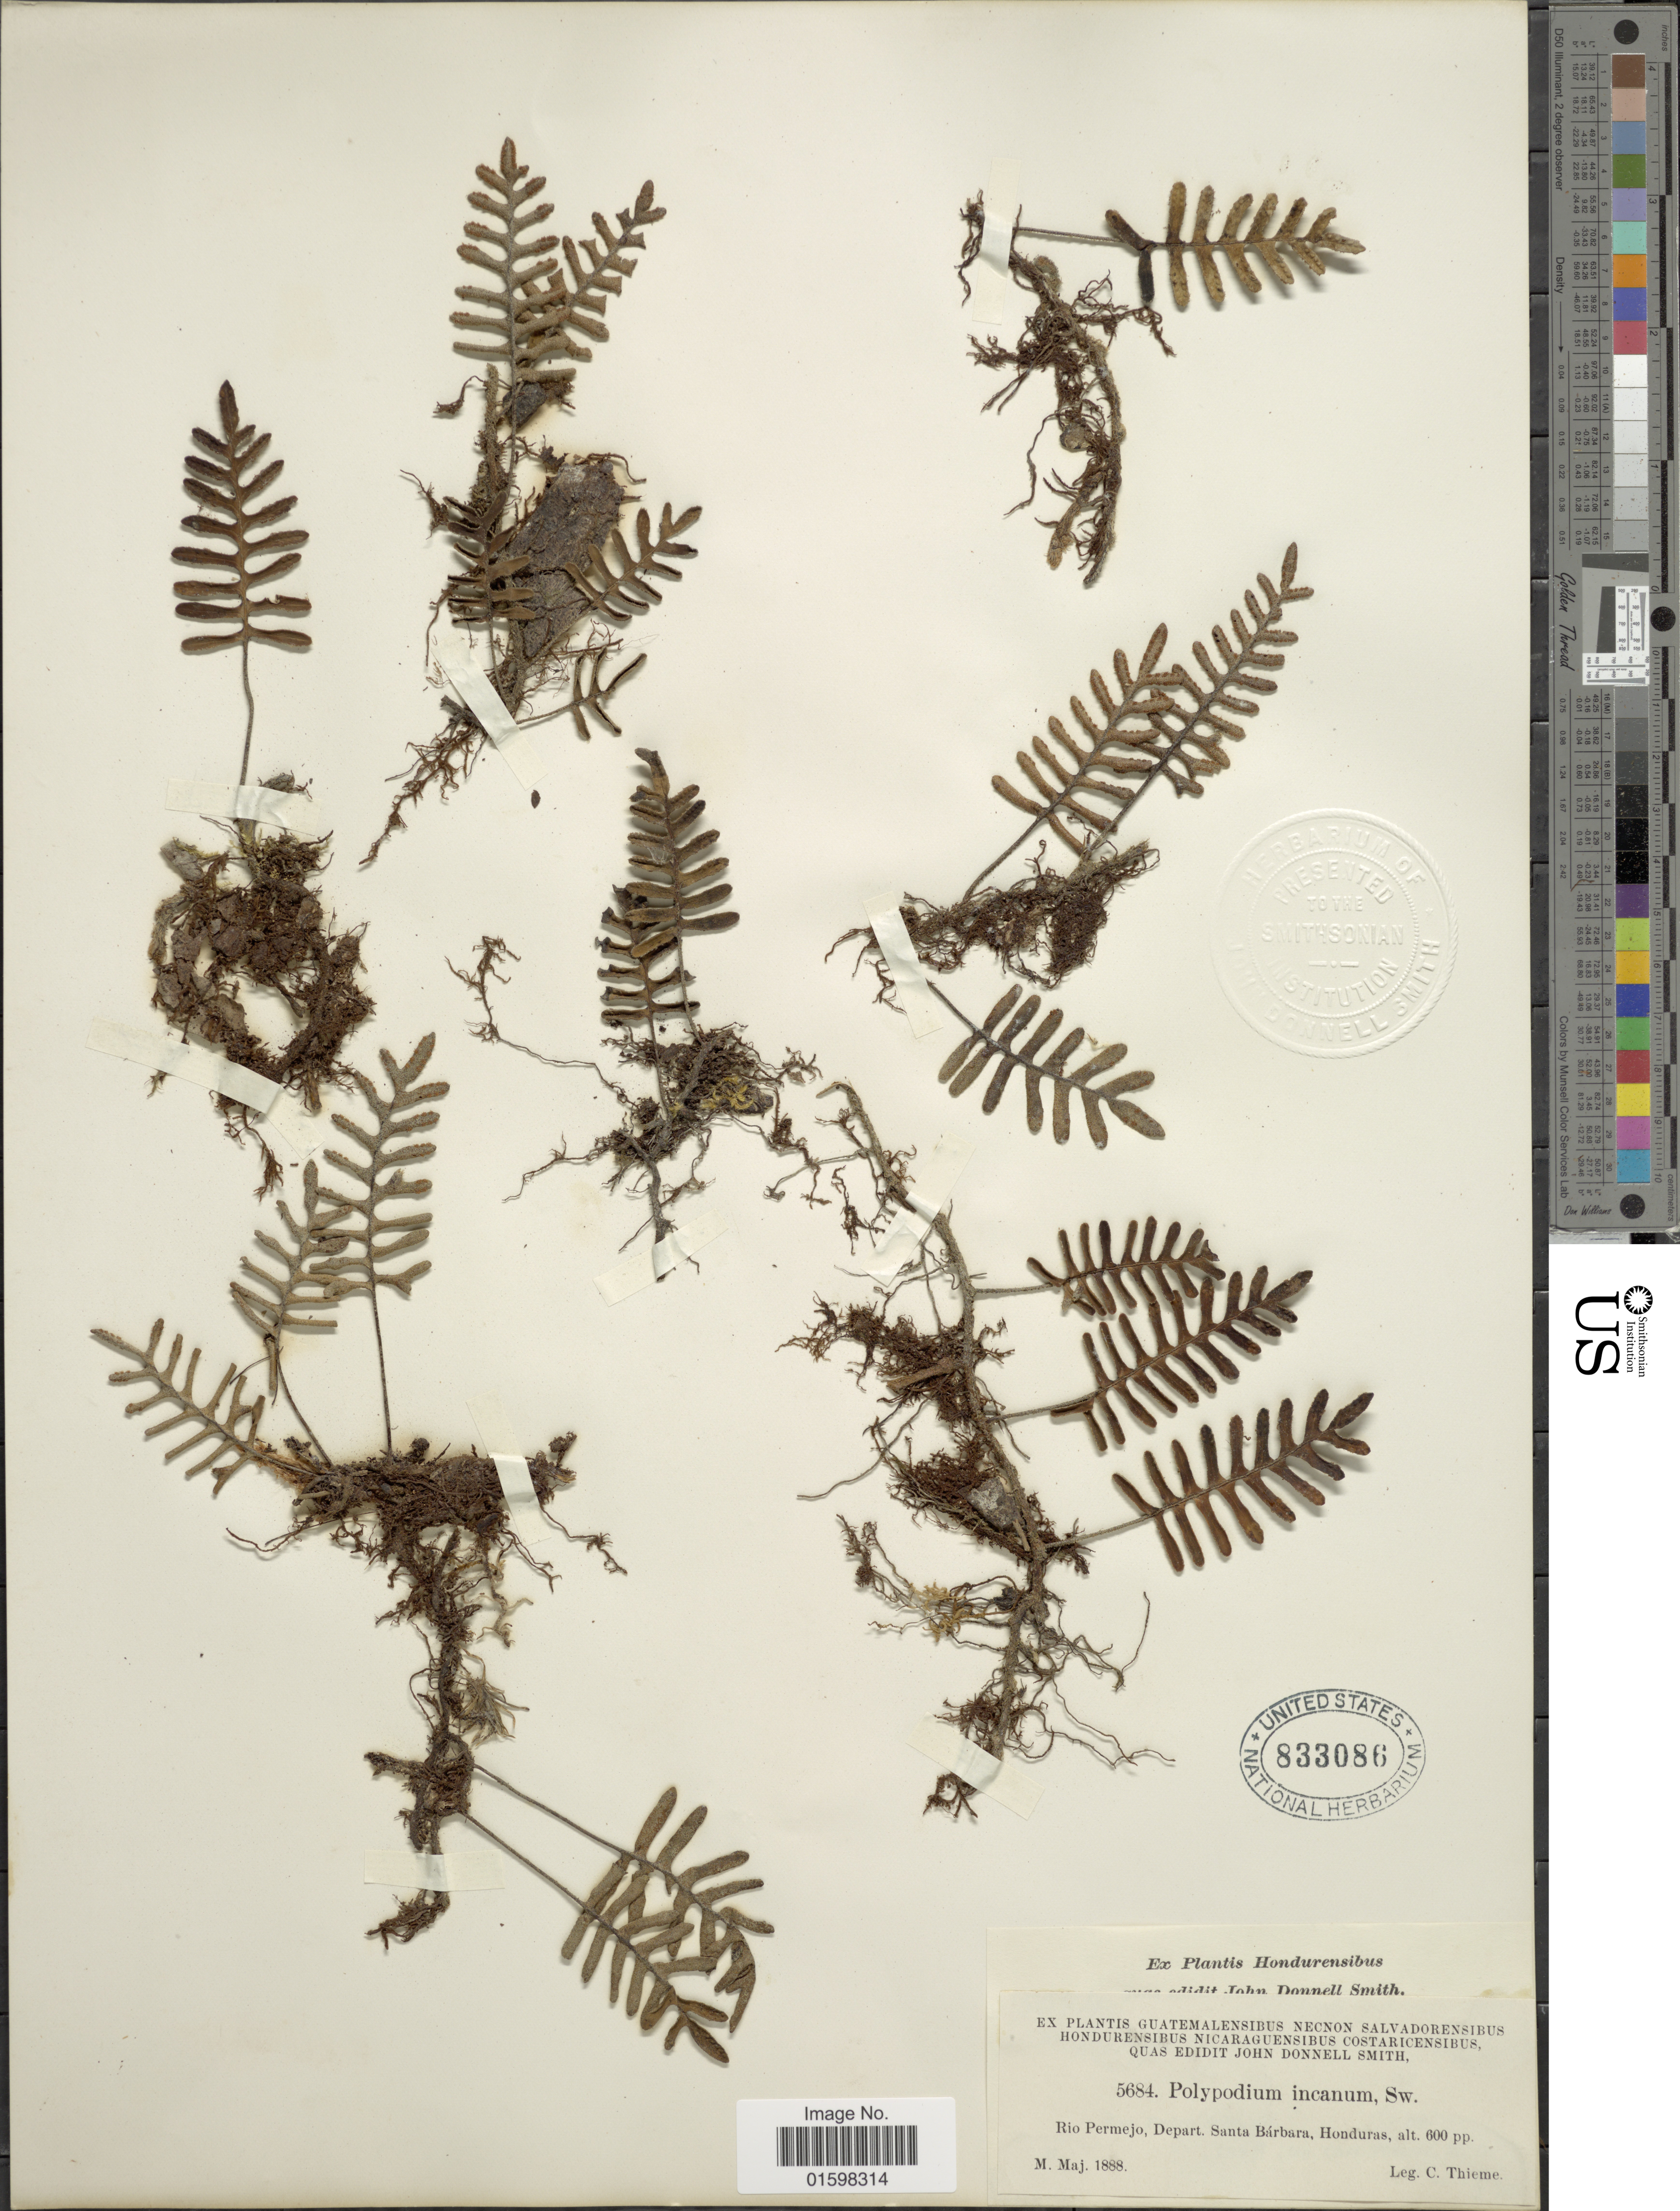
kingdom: Plantae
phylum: Tracheophyta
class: Polypodiopsida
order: Polypodiales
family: Polypodiaceae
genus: Pleopeltis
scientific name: Pleopeltis polypodioides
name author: (L.) E.G. Andrews & Windham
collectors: C. Thieme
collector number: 5684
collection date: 1888-05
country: Honduras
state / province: Santa Bárbara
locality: Rio Permejo, depart. santa Barbara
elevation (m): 183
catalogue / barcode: US 833086